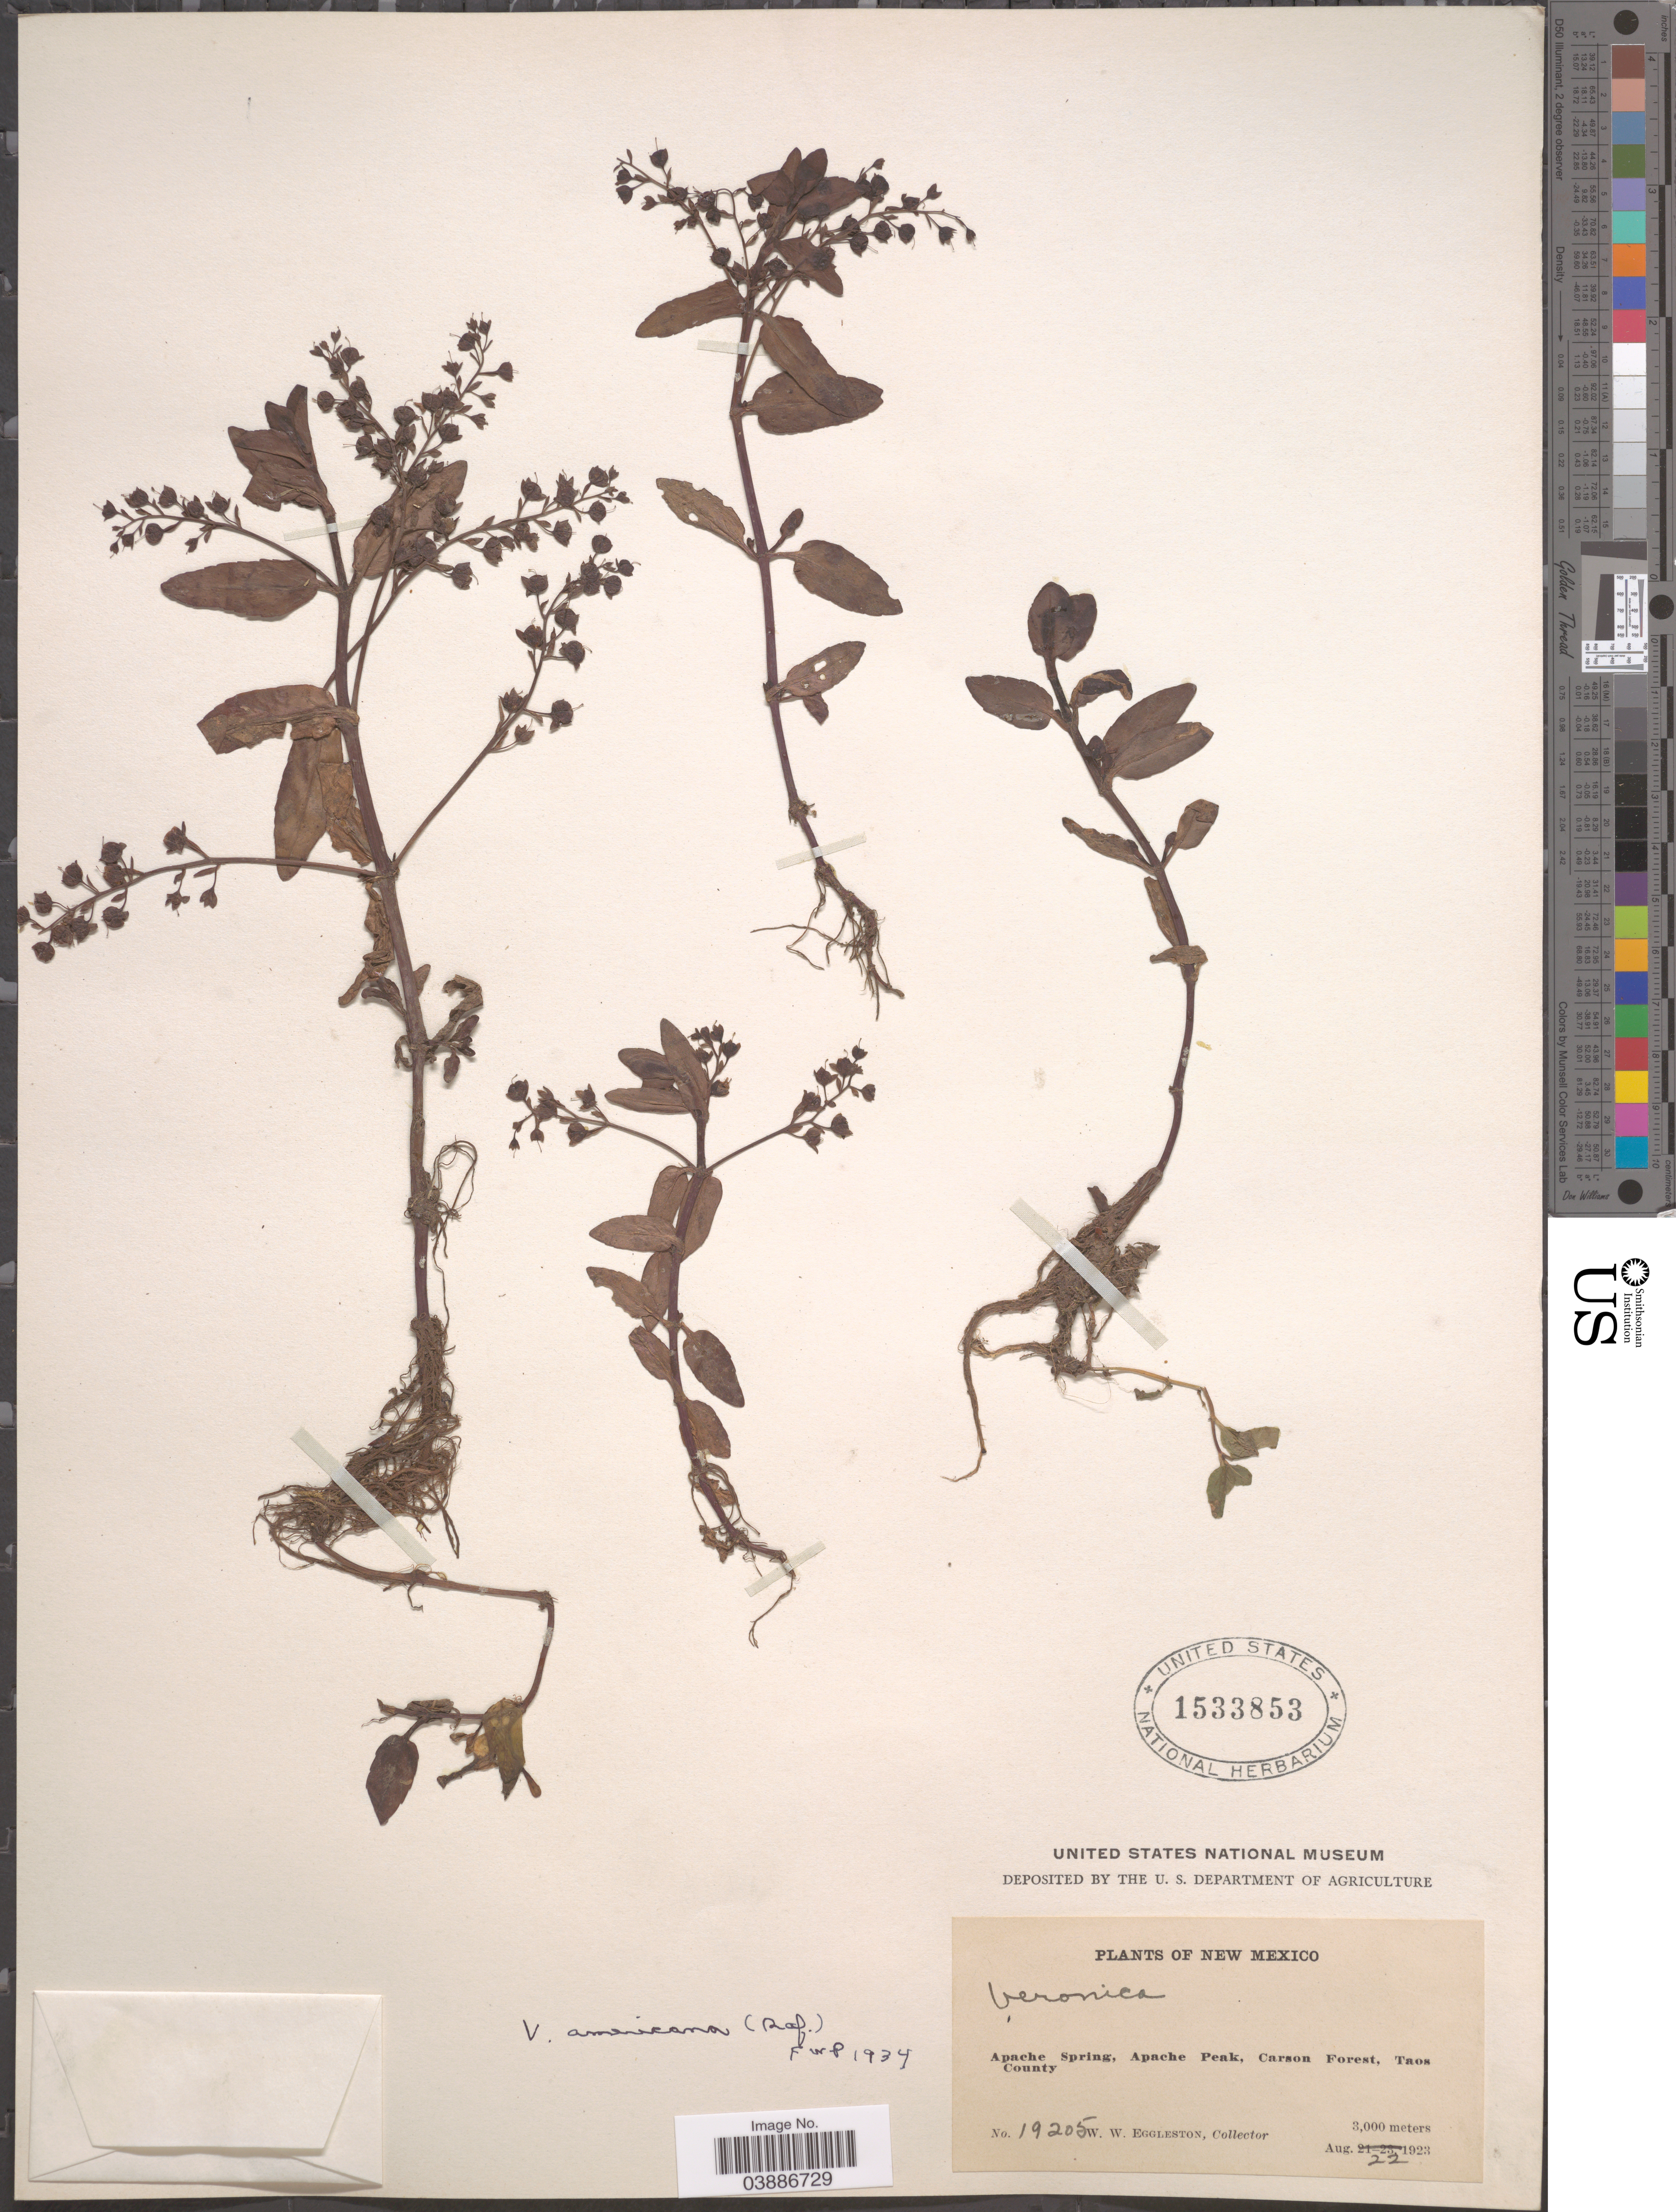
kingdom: Plantae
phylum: Tracheophyta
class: Magnoliopsida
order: Lamiales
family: Plantaginaceae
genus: Veronica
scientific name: Veronica americana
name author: Schwein. ex Benth.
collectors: W. W. Eggleston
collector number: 19205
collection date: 1923-08-22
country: United States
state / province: New Mexico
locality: Apache Spring, Apache Peak, Carson Forest, Taos County.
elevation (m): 3000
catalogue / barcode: US 1533853